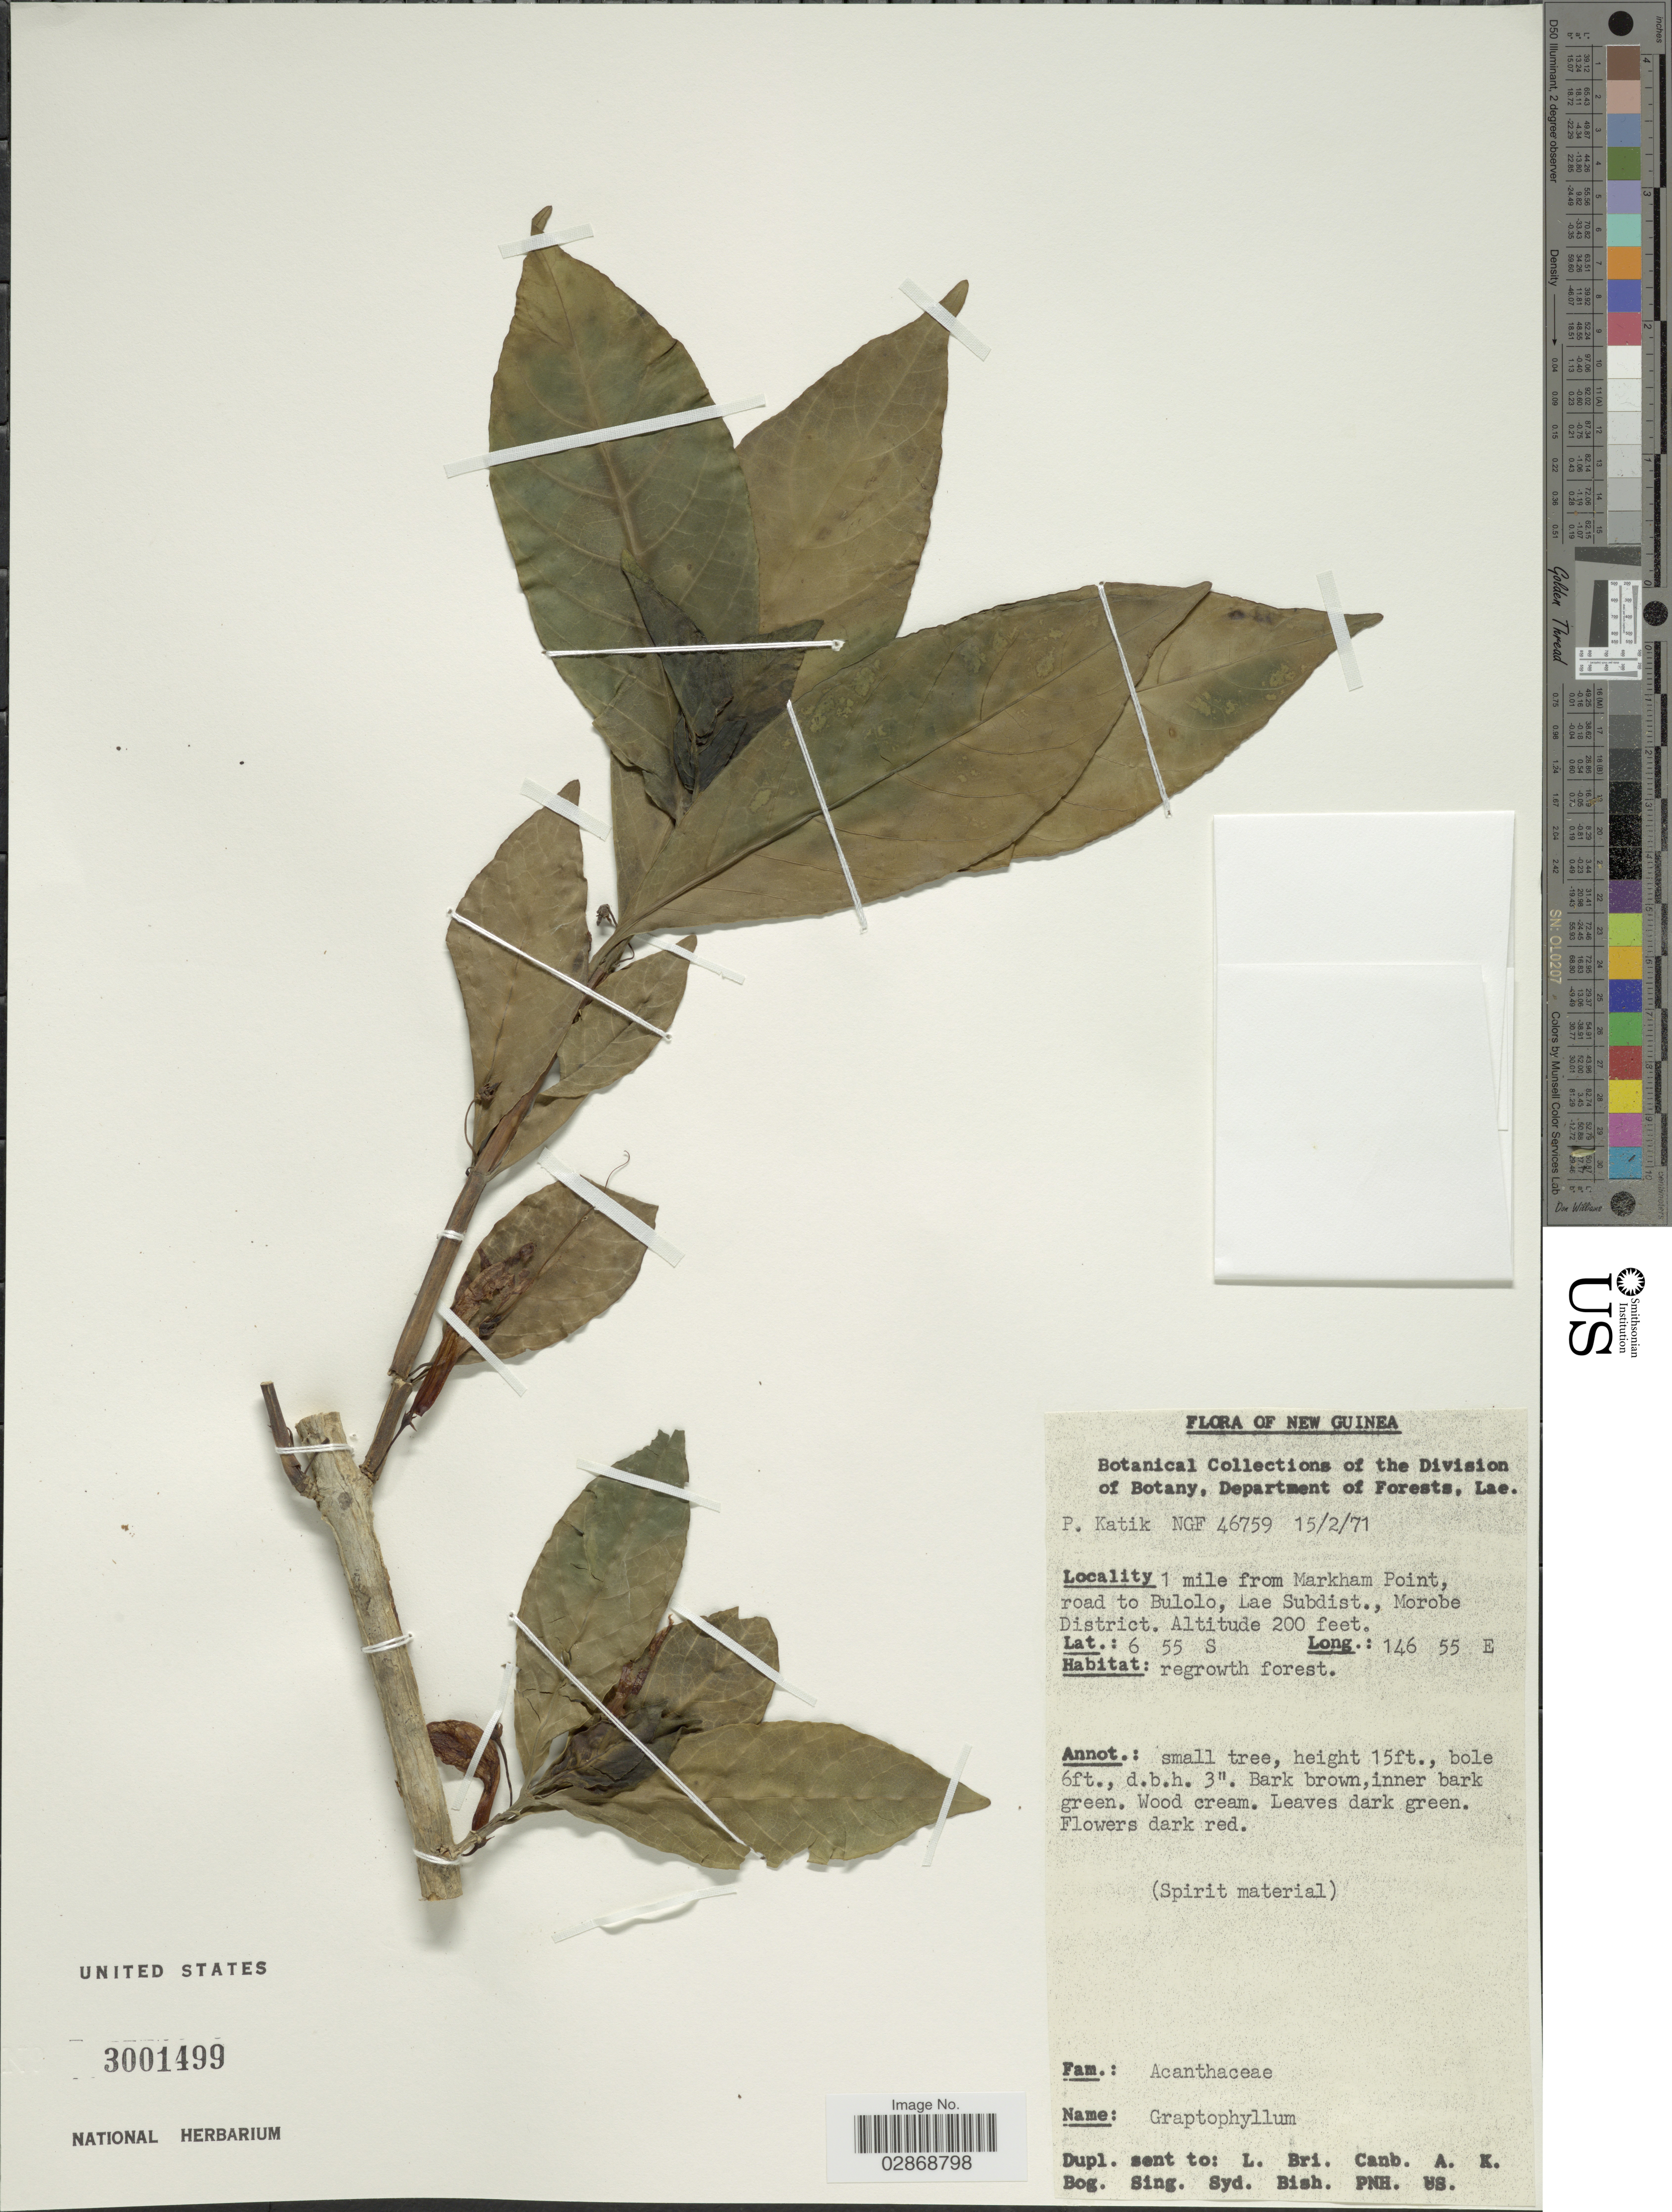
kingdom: Plantae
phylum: Tracheophyta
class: Magnoliopsida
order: Lamiales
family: Acanthaceae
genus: Graptophyllum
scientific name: Graptophyllum sp.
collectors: P. Katik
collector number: NGF46759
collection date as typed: Transcribed d/m/y: 15/2/71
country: Papua New Guinea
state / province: Morobe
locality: New Guinea. 1 mile from Markham Point, road to Bulolo, Lae Subdist., Morobe District.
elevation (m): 61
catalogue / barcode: US 3001499